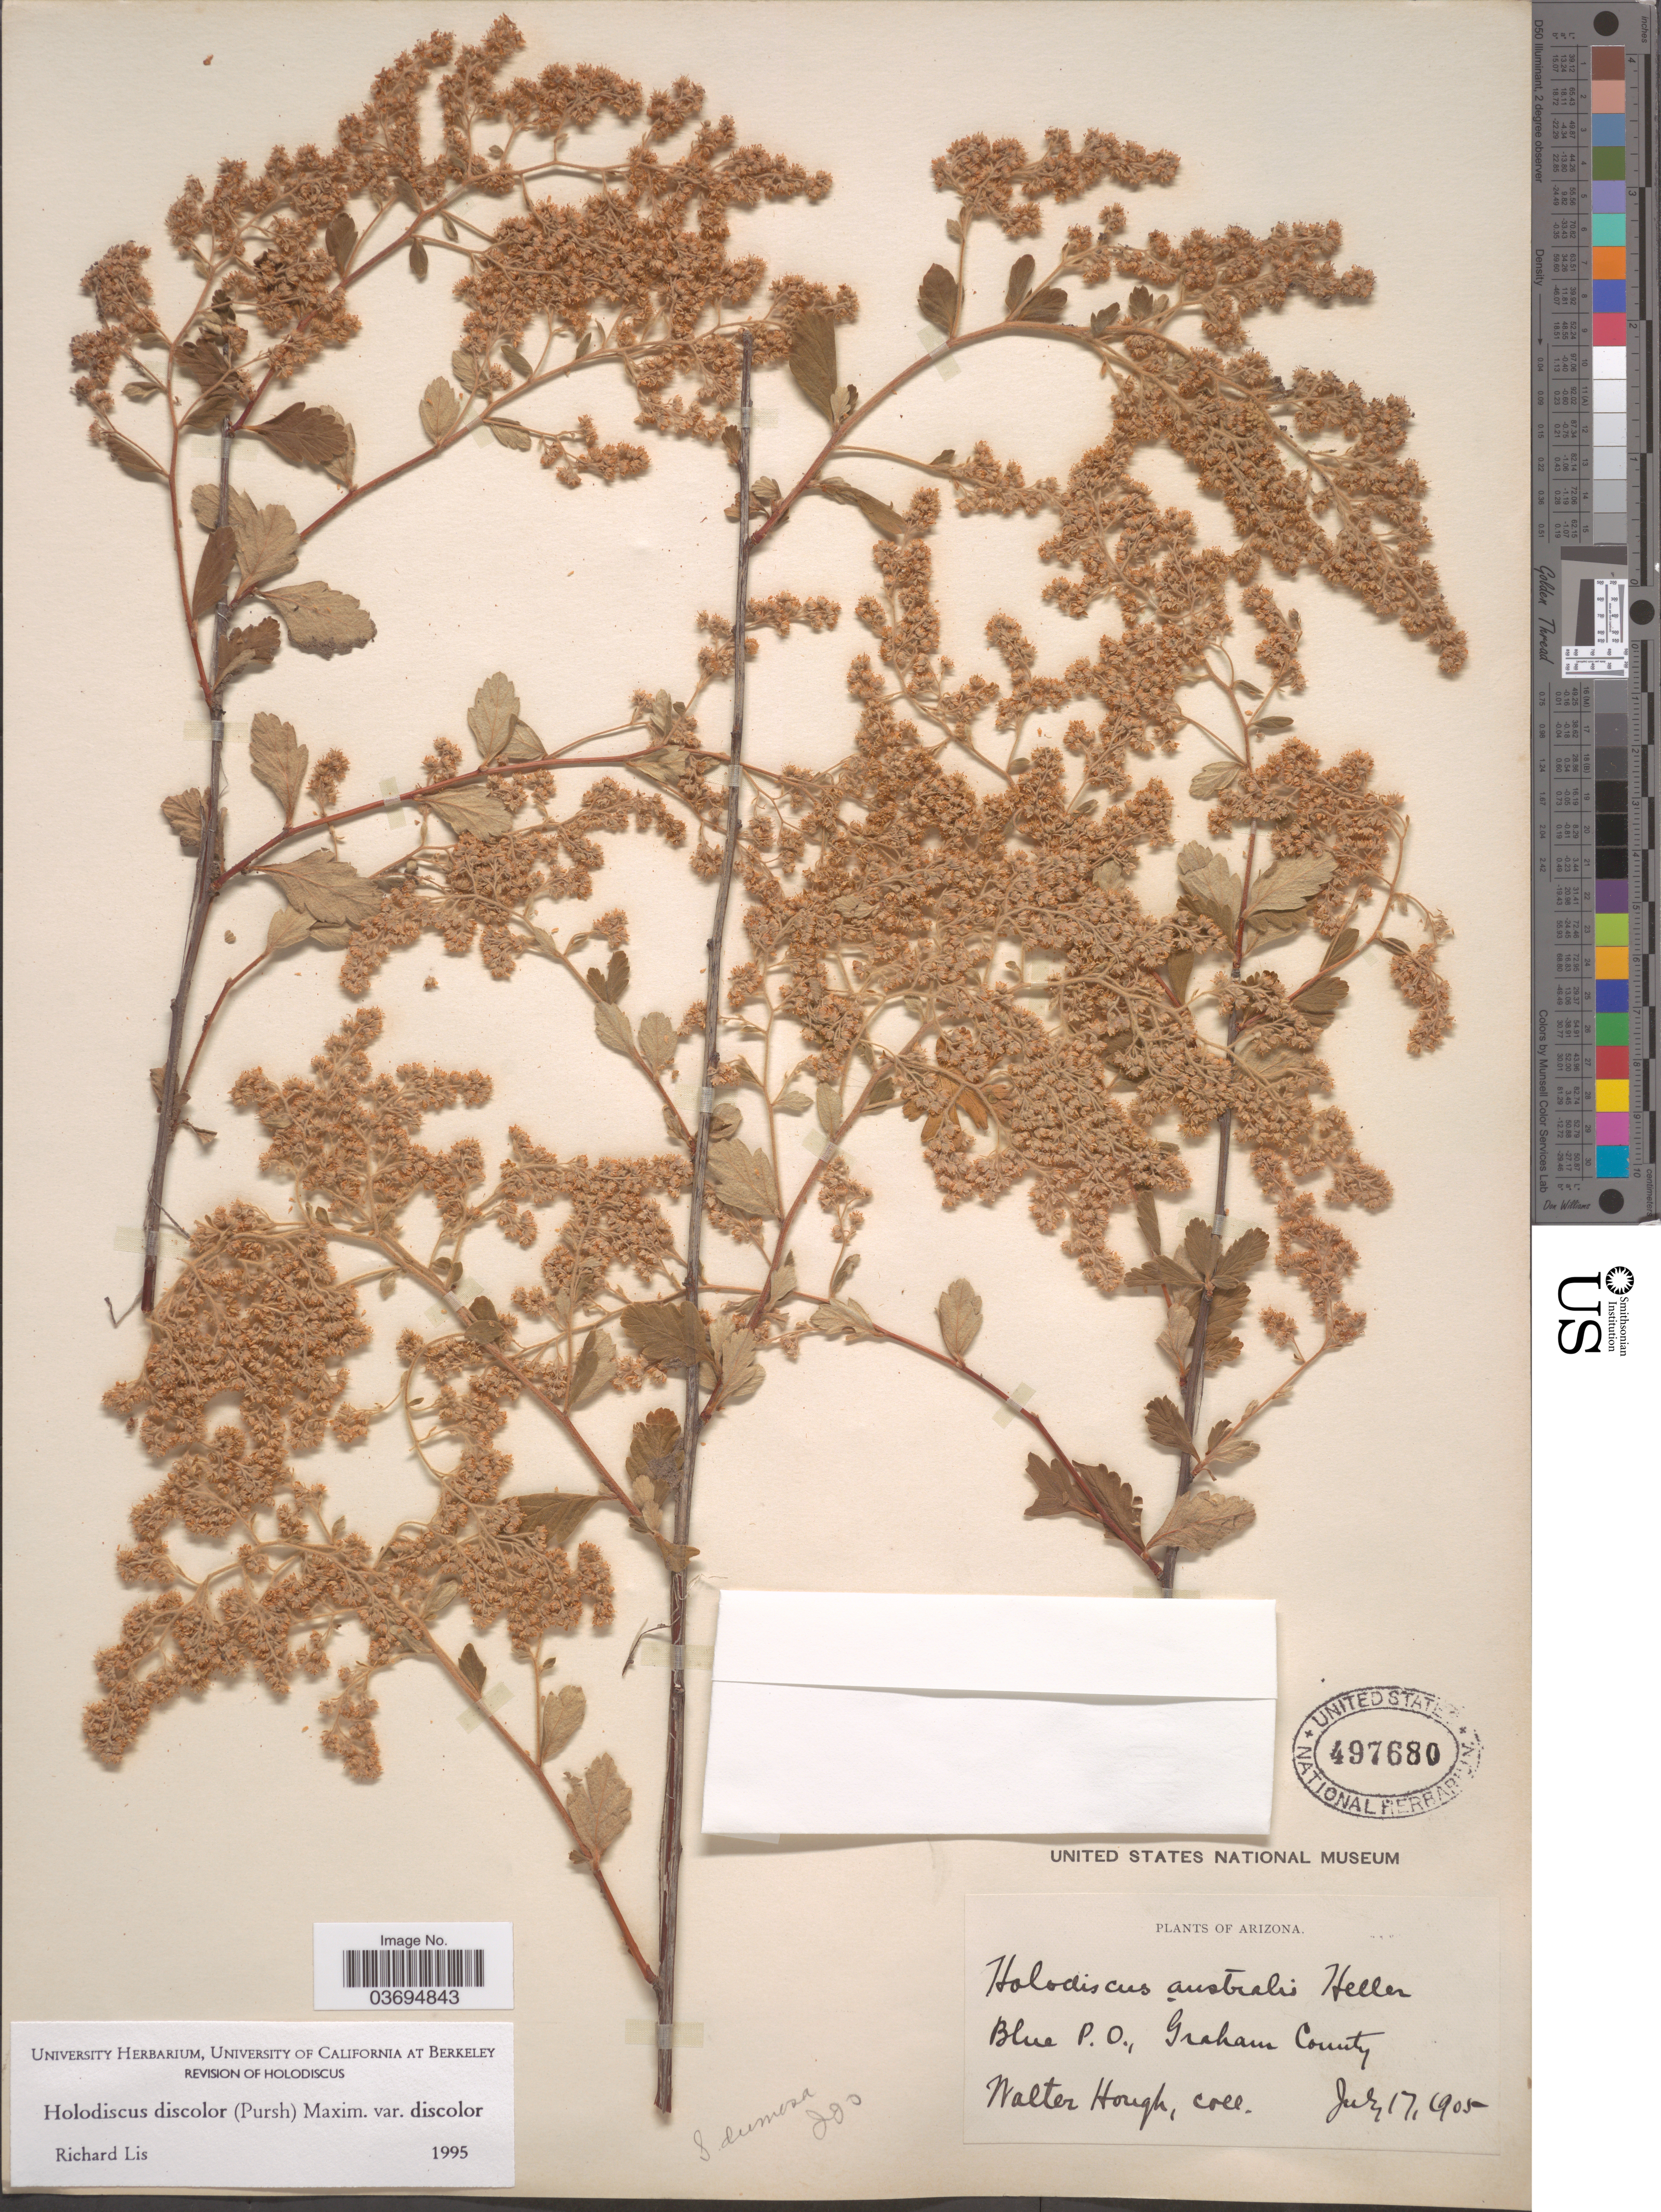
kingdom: Plantae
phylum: Tracheophyta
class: Magnoliopsida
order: Rosales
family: Rosaceae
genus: Holodiscus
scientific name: Holodiscus discolor var. discolor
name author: (Pursh) Maxim.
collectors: W. Hough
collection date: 1905-07-17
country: United States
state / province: Arizona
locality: Blue P. O., Graham County.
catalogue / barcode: US 497680